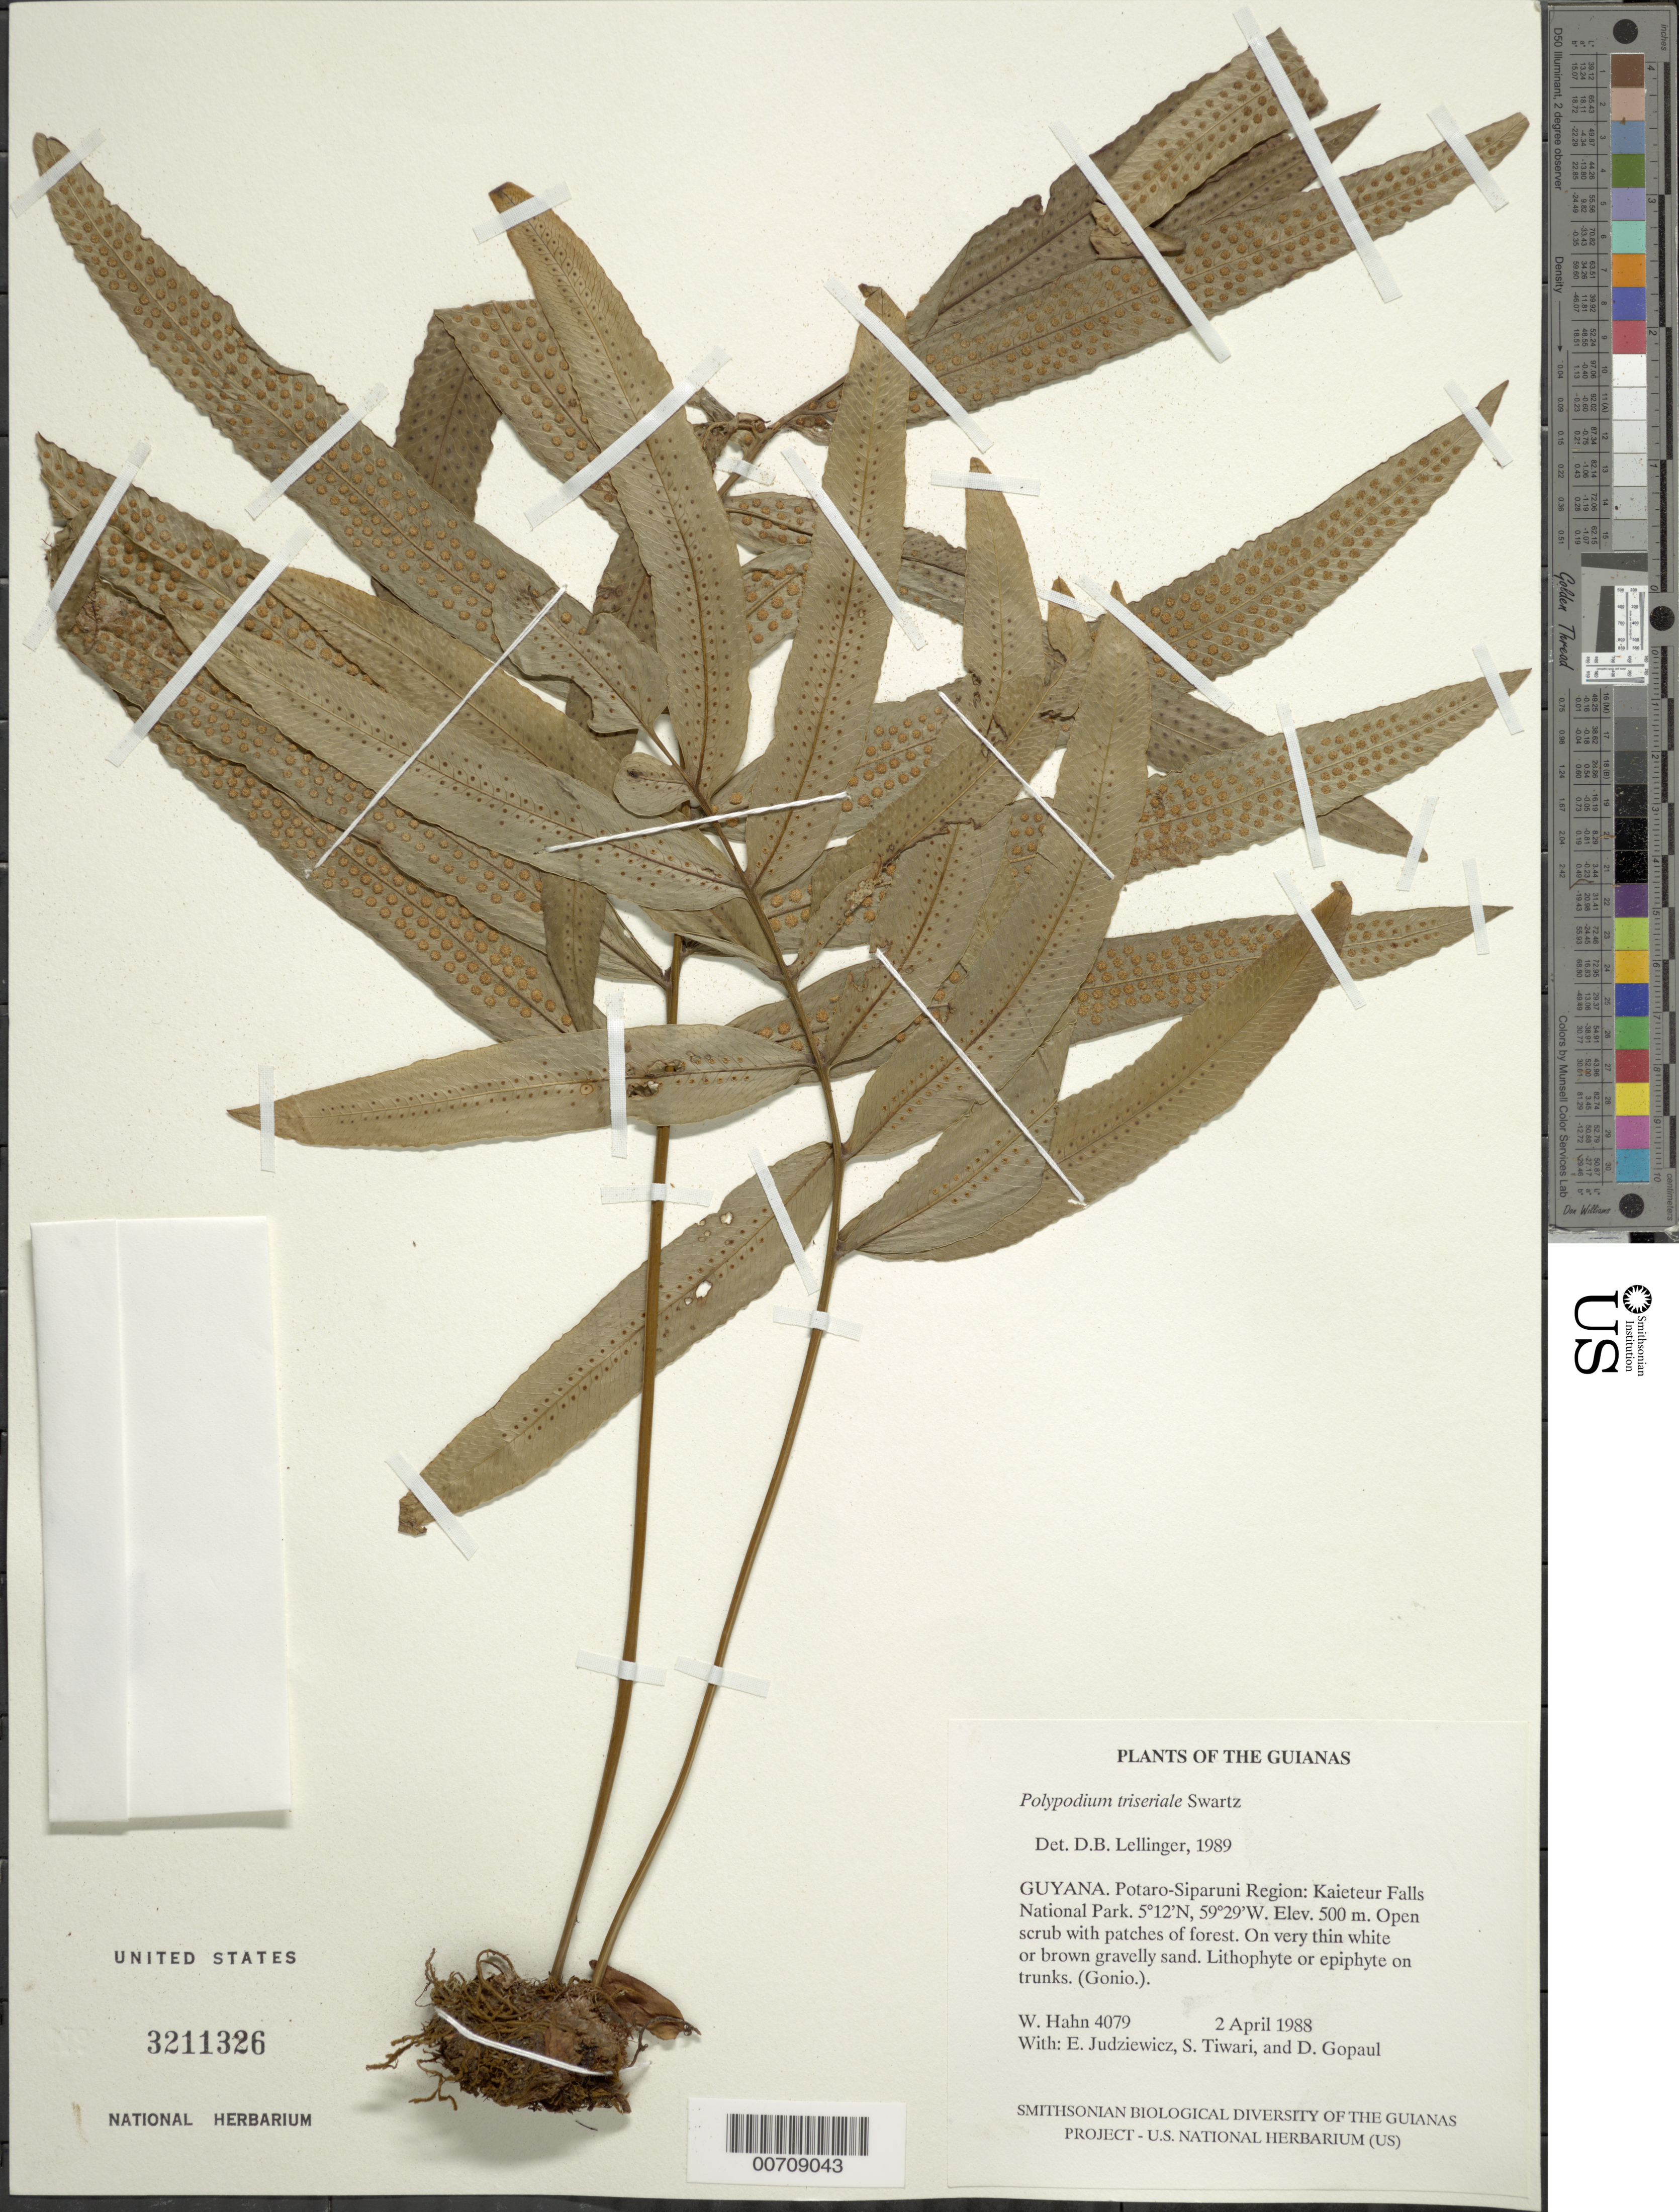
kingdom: Plantae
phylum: Tracheophyta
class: Polypodiopsida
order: Polypodiales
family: Polypodiaceae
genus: Serpocaulon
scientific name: Serpocaulon triseriale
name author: (Sw.) A.R. Sm.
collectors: W. Hahn, E. J. Judziewicz, S. Tiwari & D. Gopaul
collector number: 4079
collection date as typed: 2 April 1988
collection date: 1988-04-02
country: Guyana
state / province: Potaro-Siparuni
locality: Kaieteur Falls National Park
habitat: Open scrub with patches of forest. On very thin white or brown gravelly sand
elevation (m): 500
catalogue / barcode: US 3211326